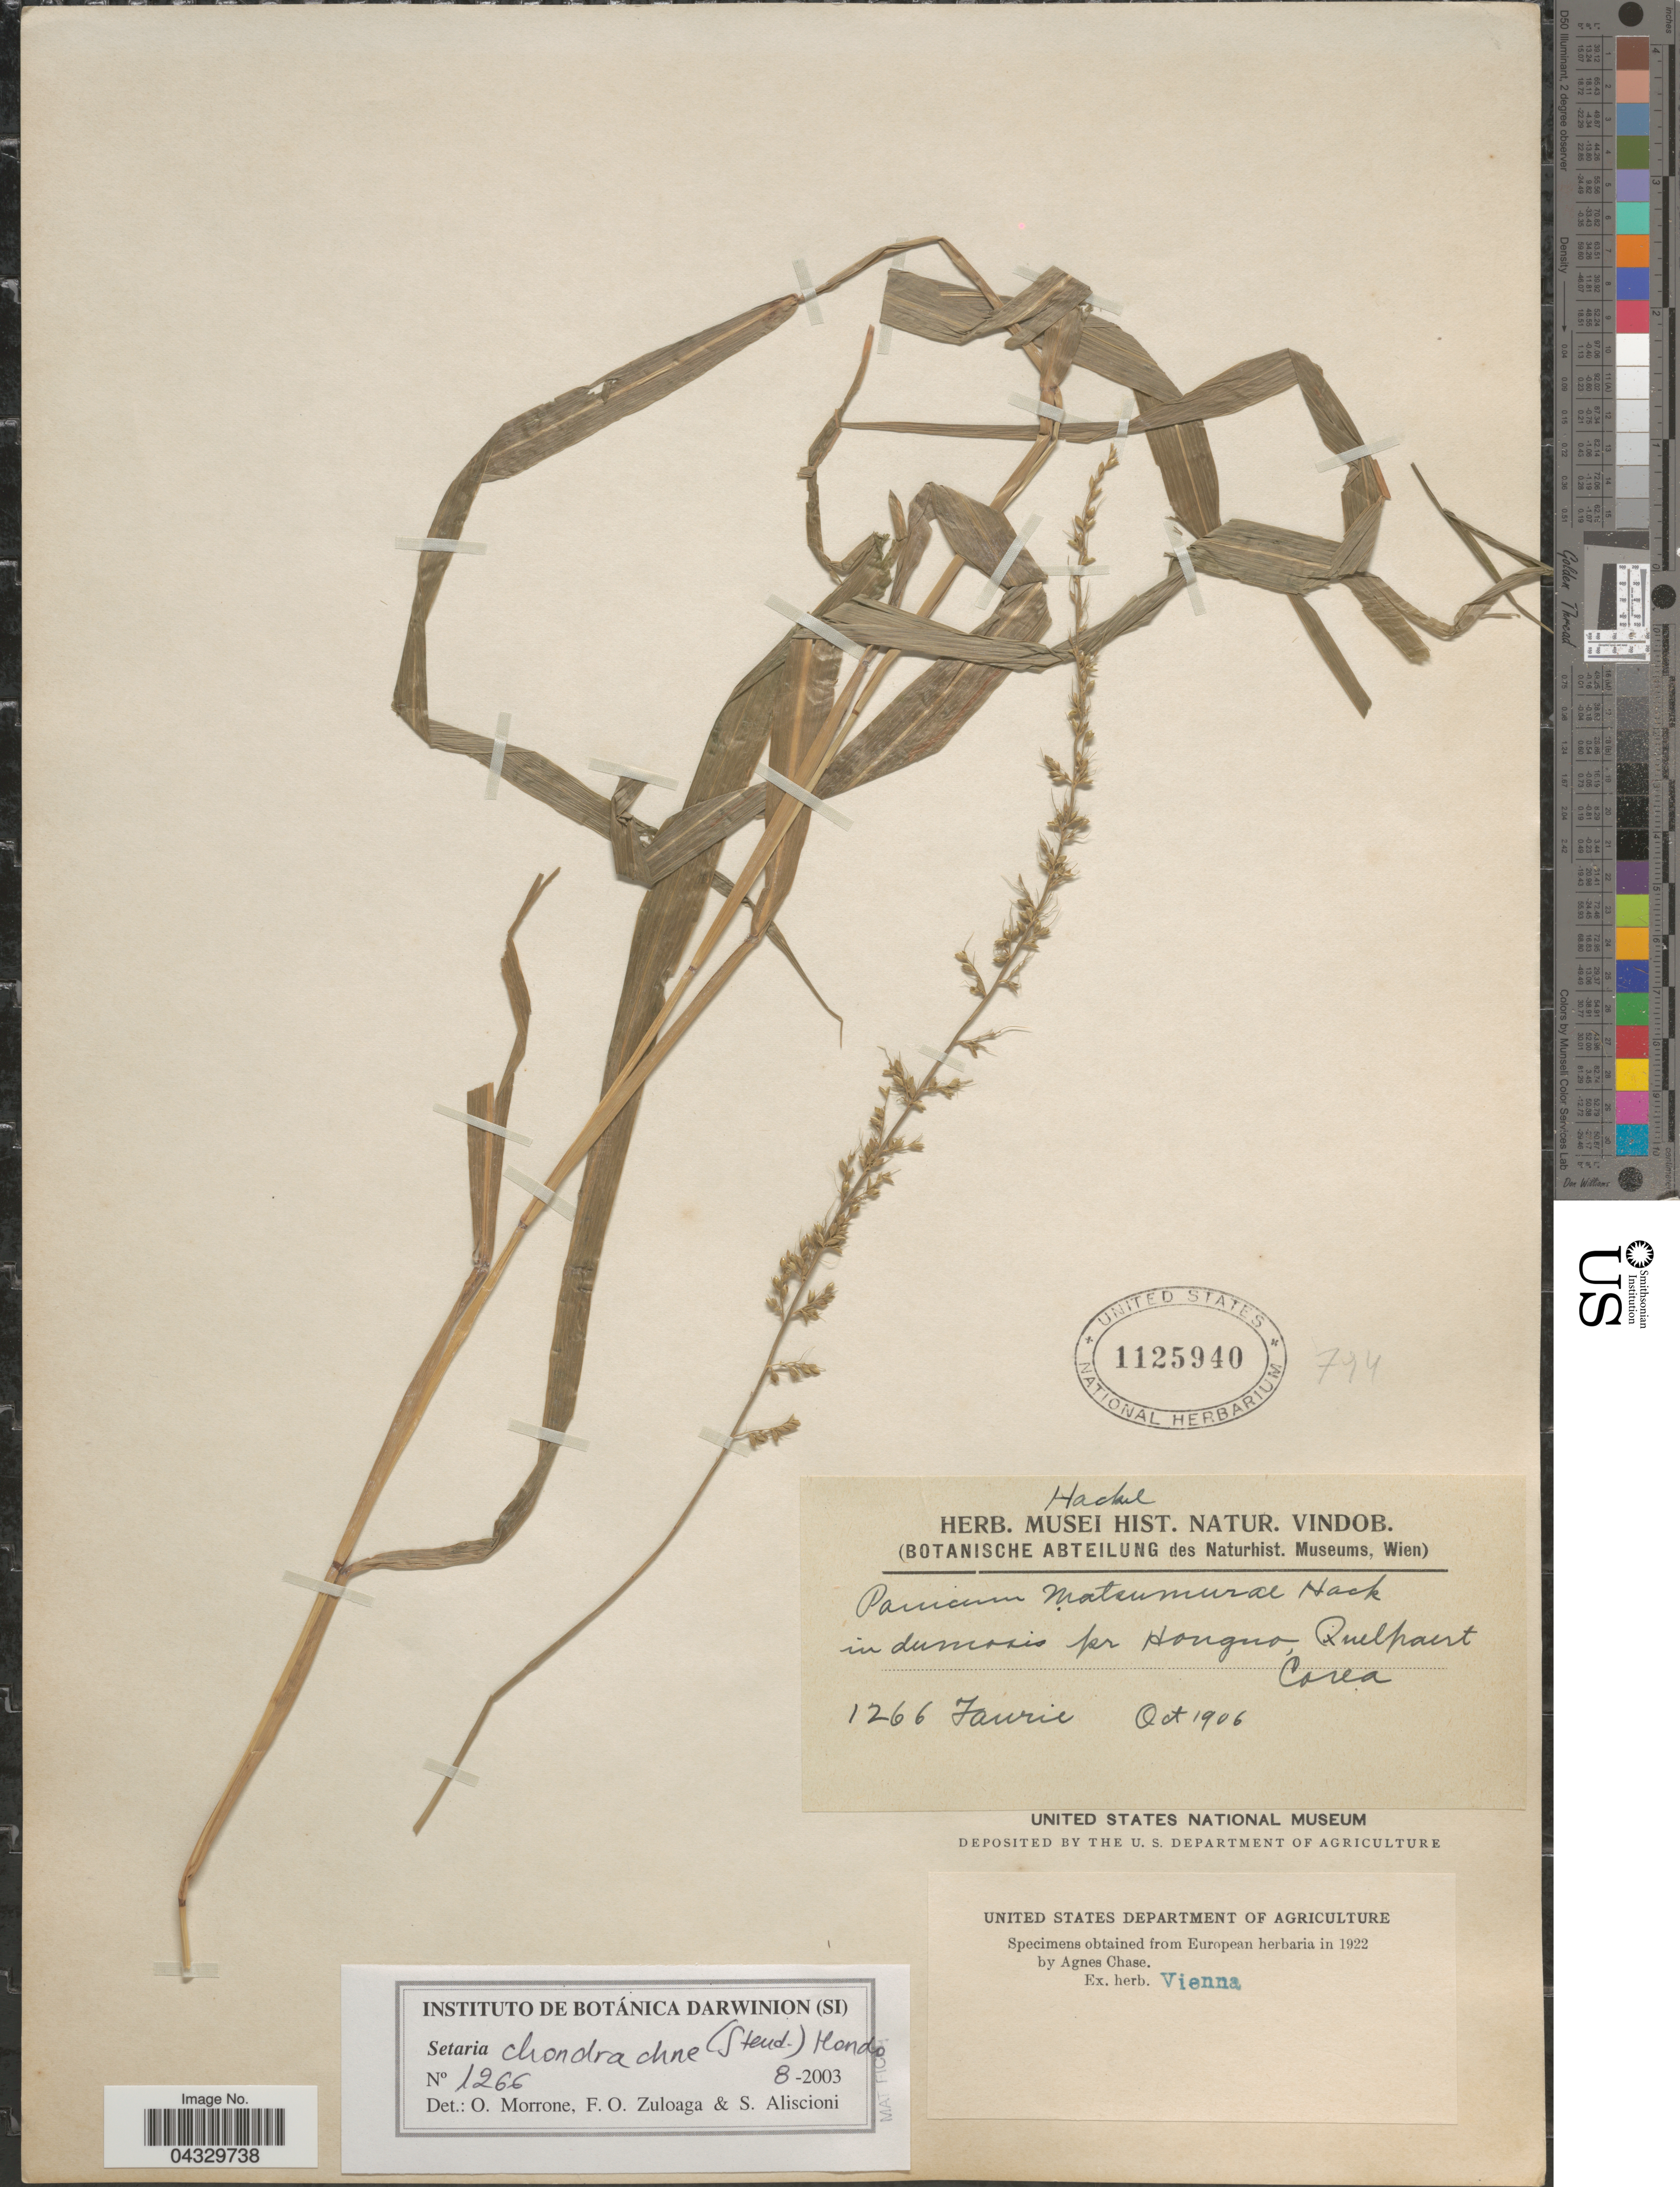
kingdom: Plantae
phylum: Tracheophyta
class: Liliopsida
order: Poales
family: Poaceae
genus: Setaria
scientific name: Setaria chondrachne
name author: (Steud.) Honda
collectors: -. Faurie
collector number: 1266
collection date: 1906-10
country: South Korea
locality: In dumosis pr Hongno Quelpaert. Corea.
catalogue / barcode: US 1125940